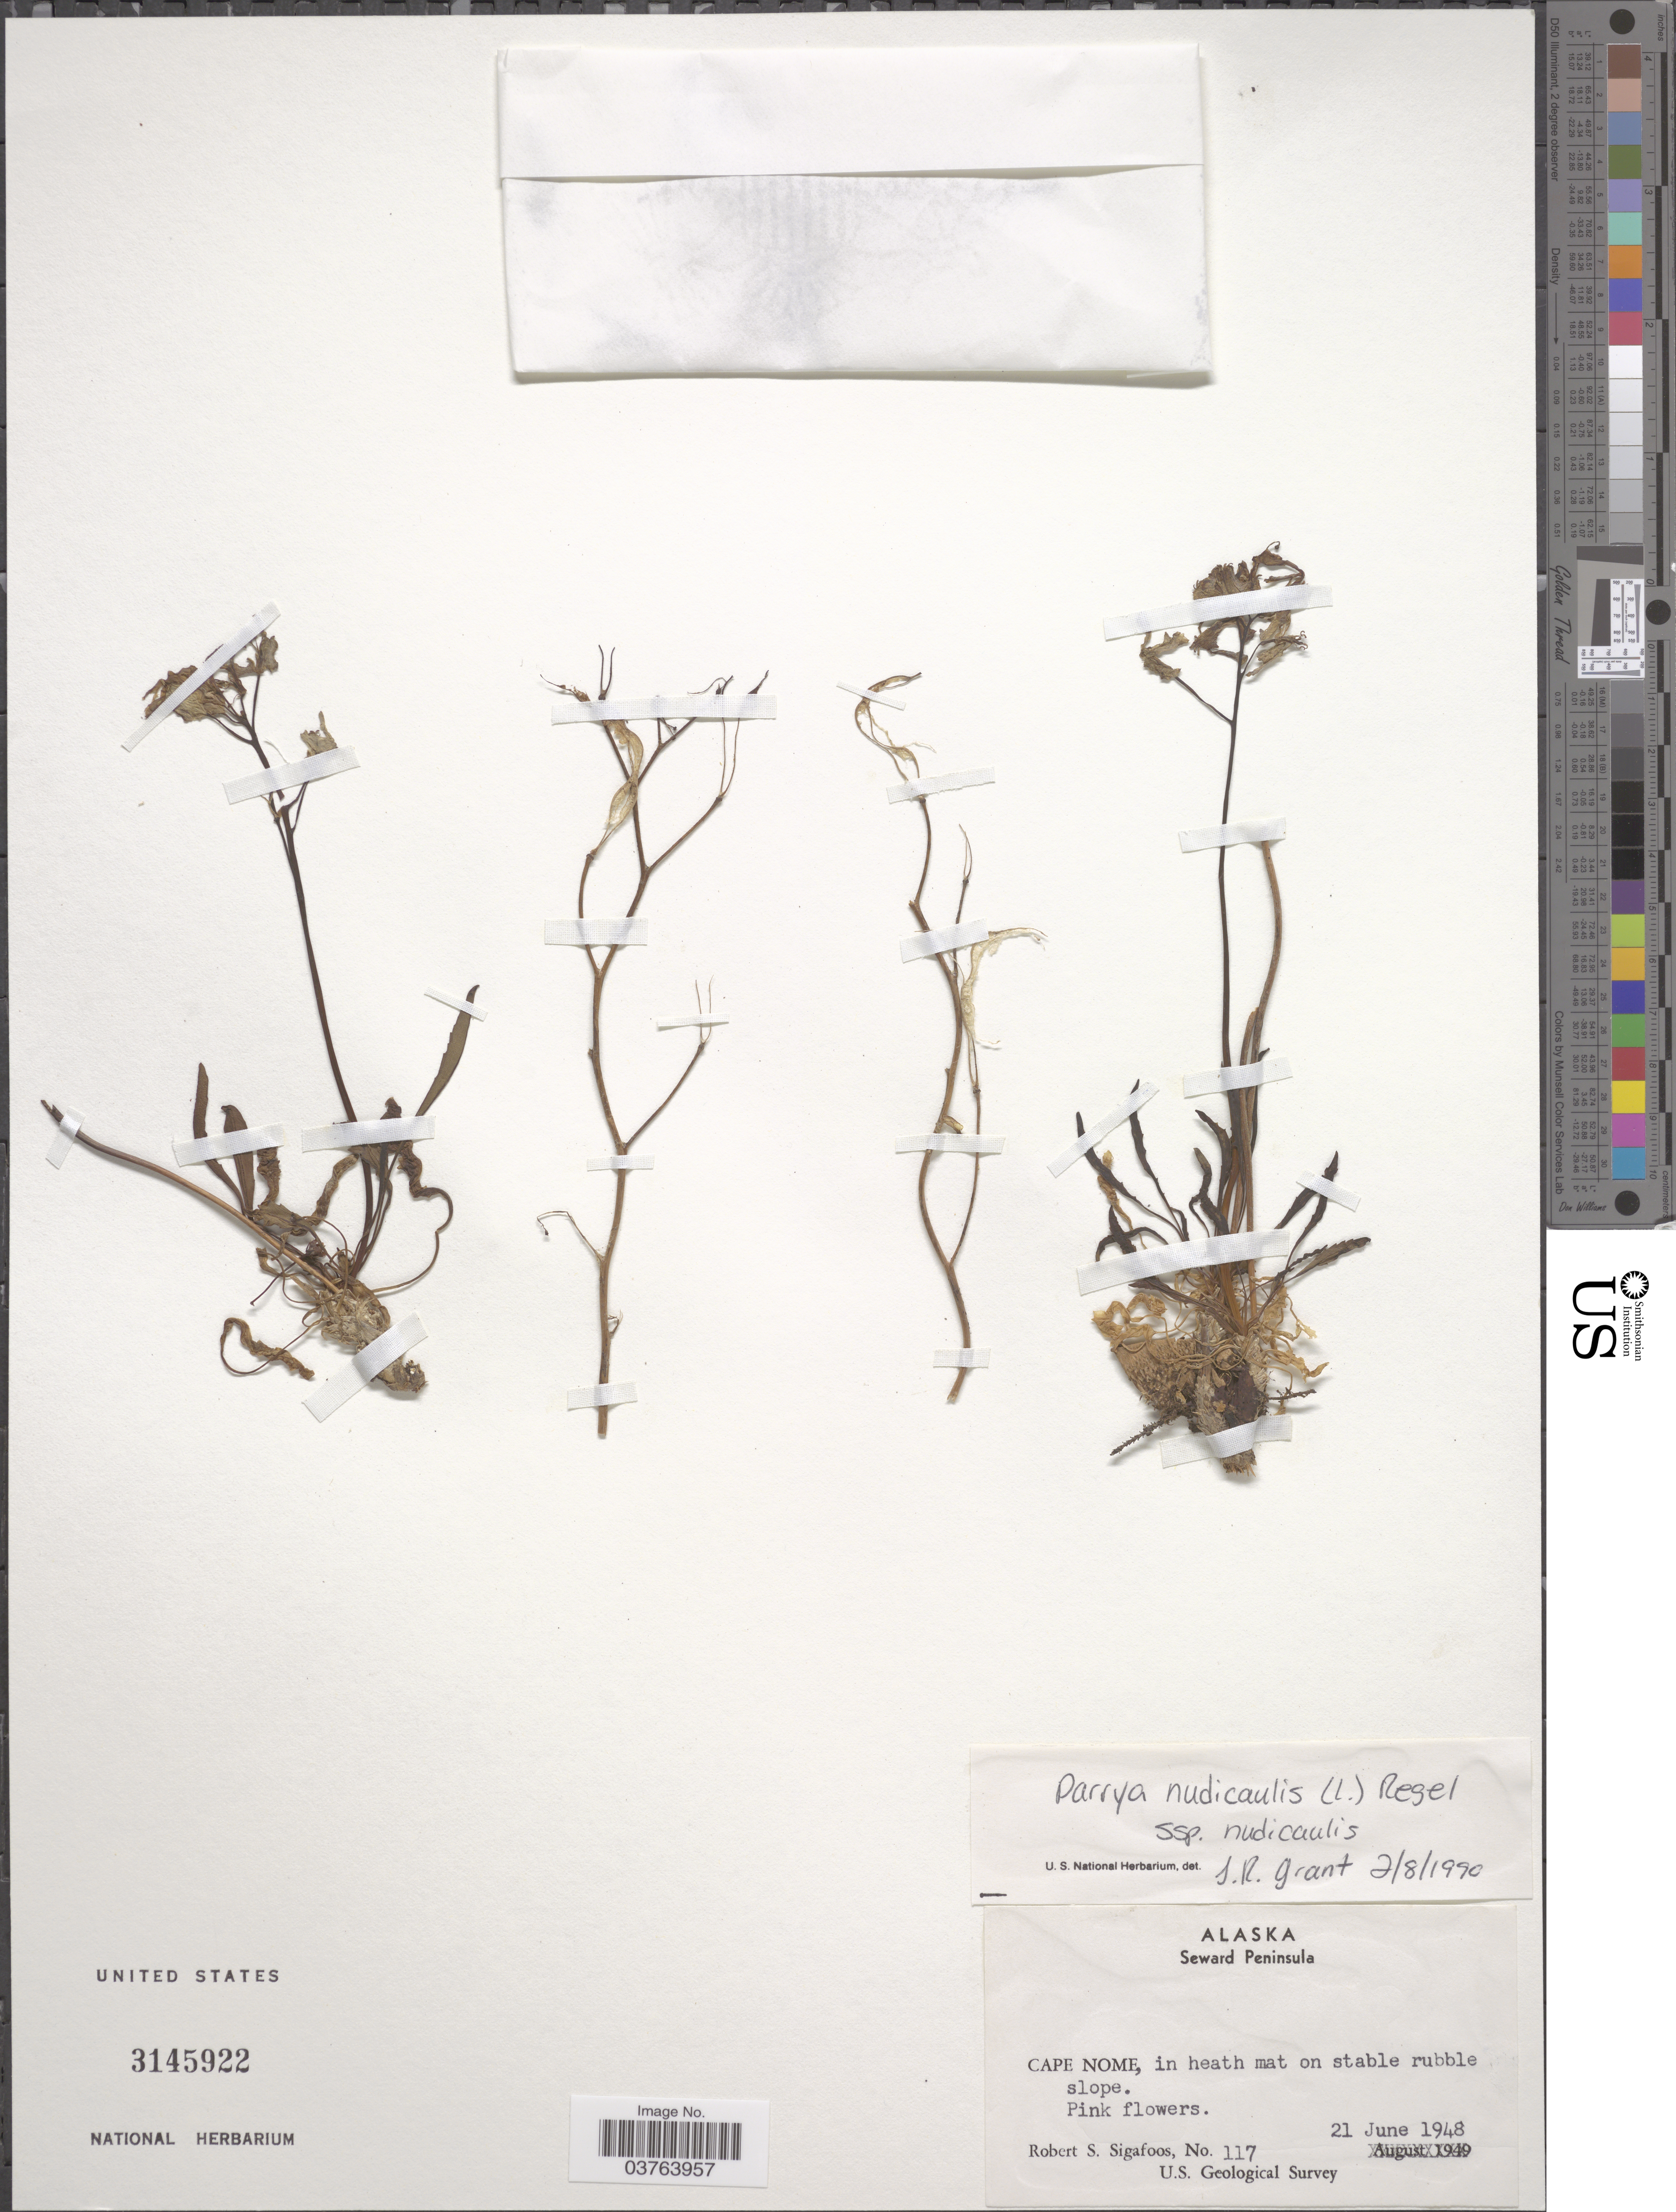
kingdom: Plantae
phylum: Tracheophyta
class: Magnoliopsida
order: Brassicales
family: Brassicaceae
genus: Parrya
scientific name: Parrya nudicaulis subsp. nudicaulis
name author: (L.) Regel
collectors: R. Sigafoos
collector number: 117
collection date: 1948-06-21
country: United States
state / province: Alaska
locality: Seward Peninsula. Cape Nome, in heath mat on stable rubble slope.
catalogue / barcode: US 3145922